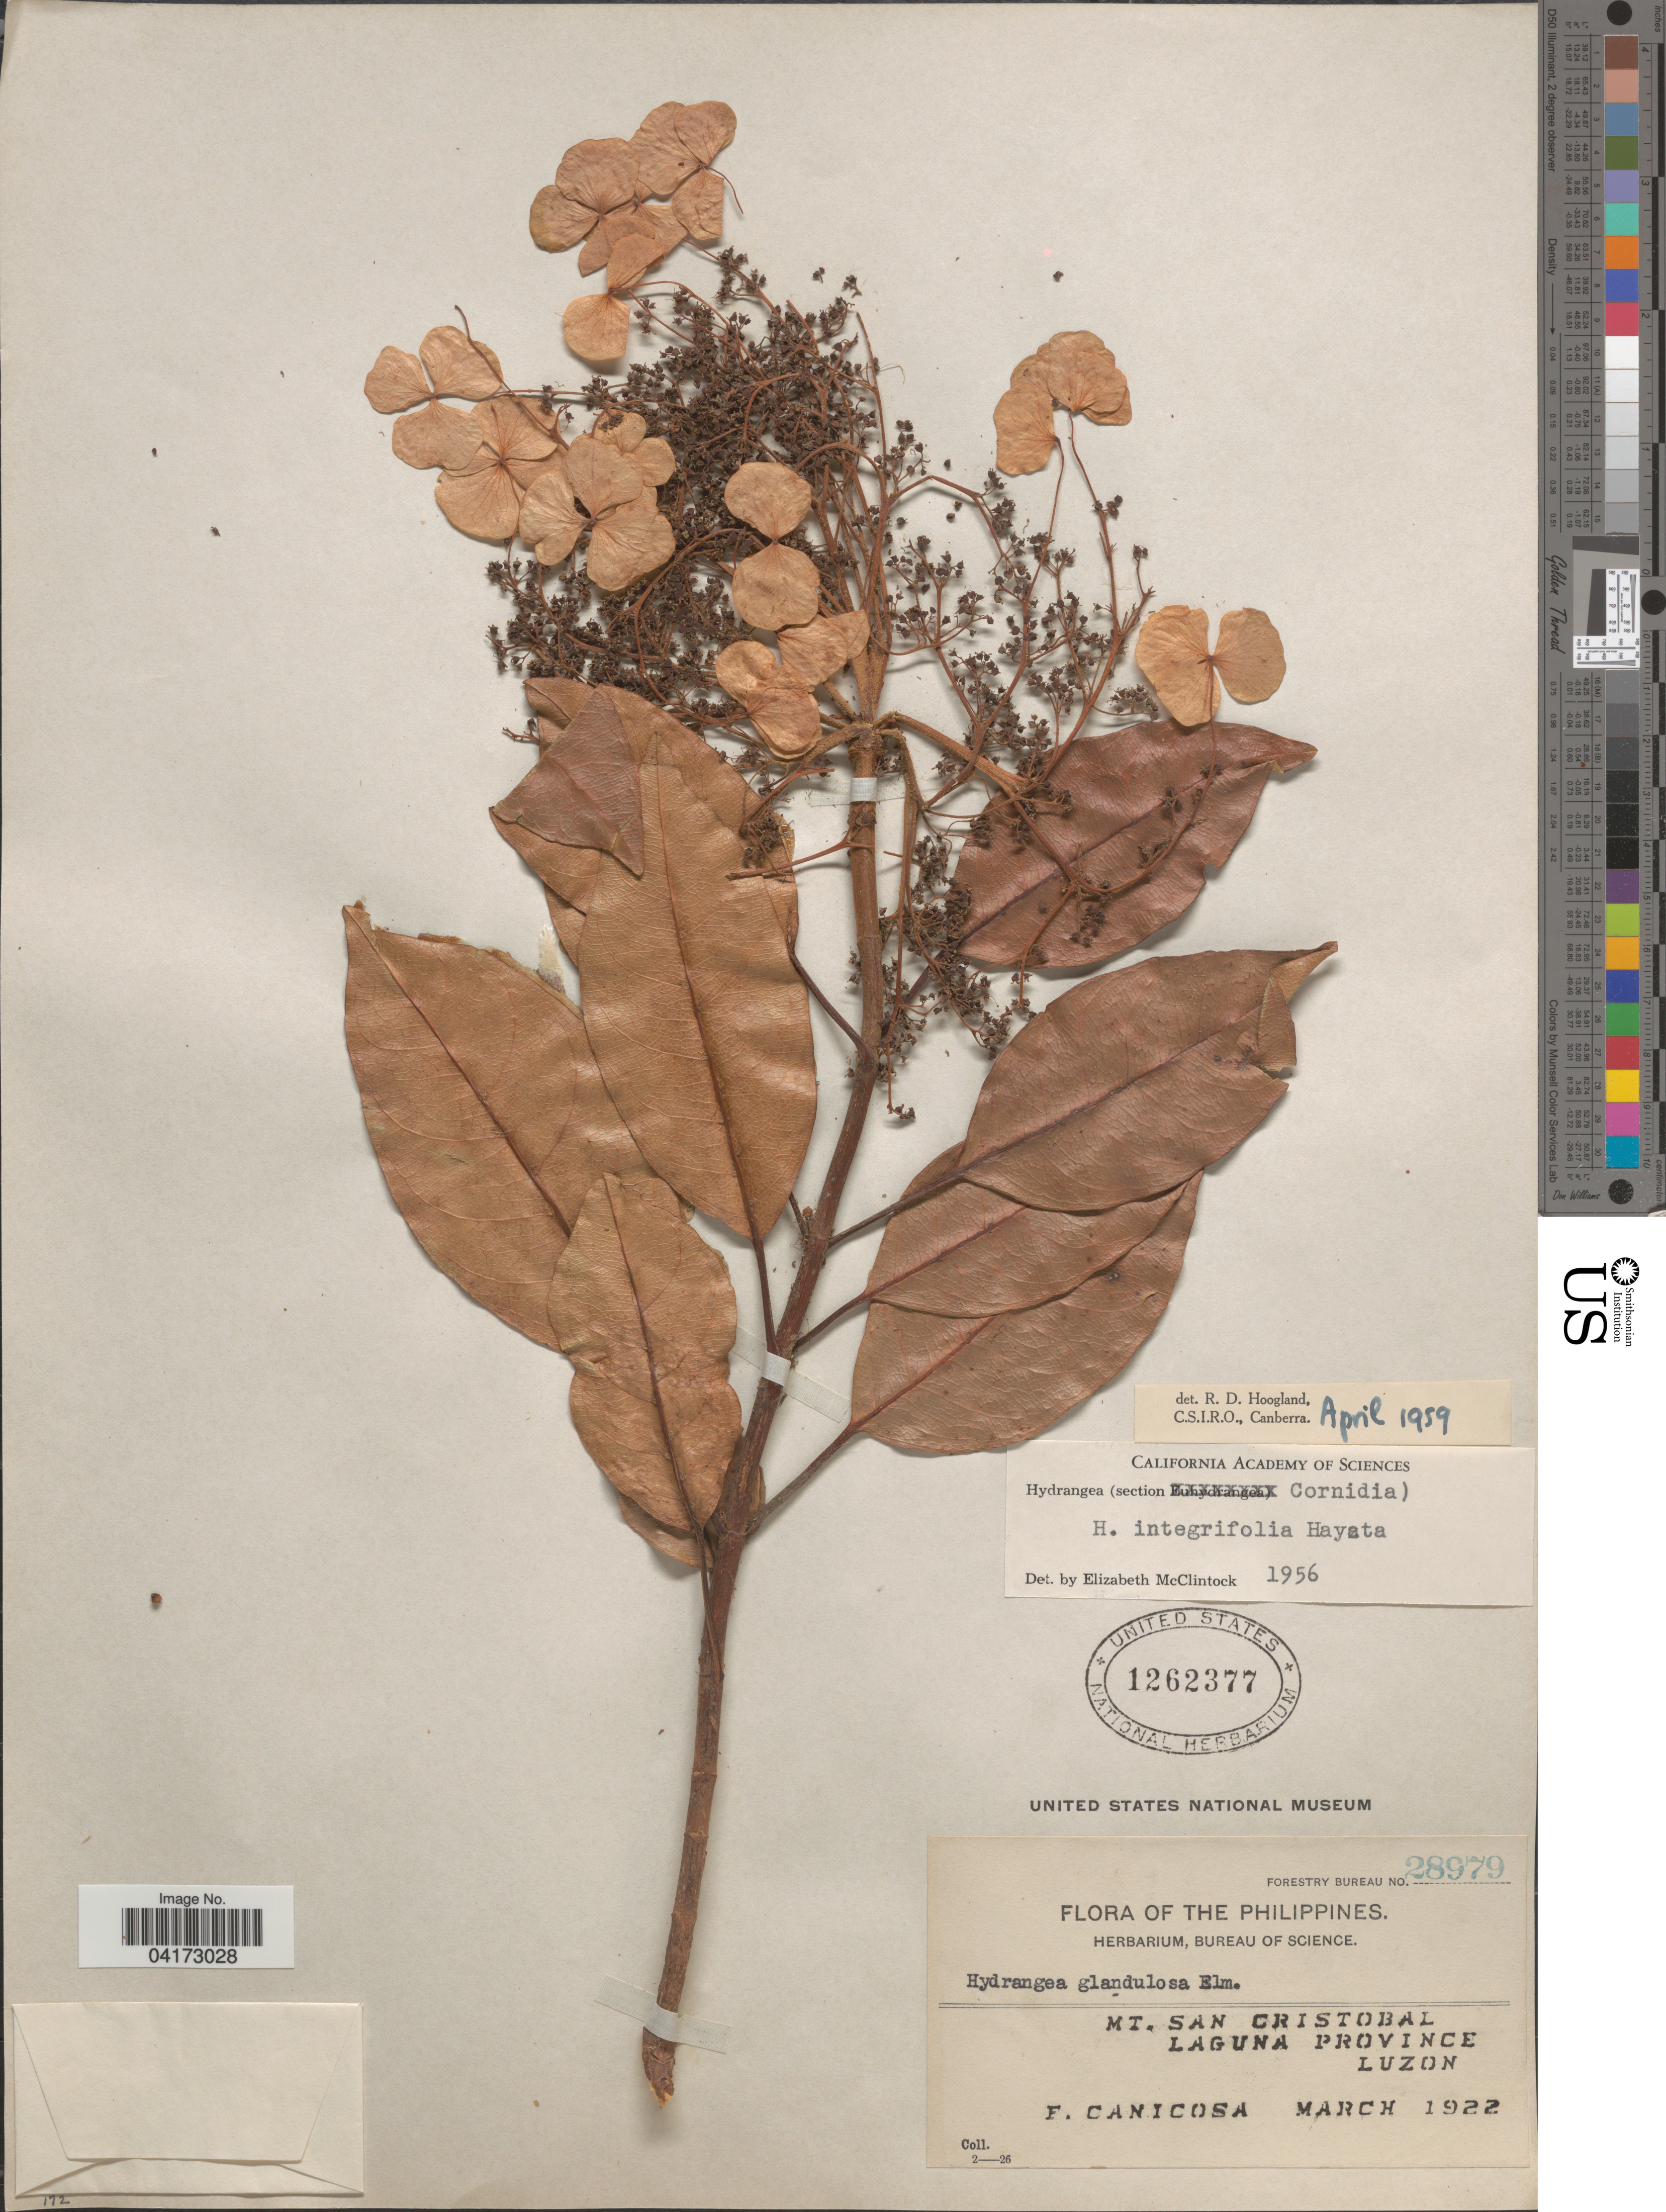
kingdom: Plantae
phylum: Tracheophyta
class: Magnoliopsida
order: Cornales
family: Hydrangeaceae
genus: Hydrangea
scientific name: Hydrangea integrifolia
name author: Hayata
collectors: F. Canicosa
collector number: Forestry Bureau 28979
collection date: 1922-03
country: Philippines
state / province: Calabarzon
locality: Mt. San Cristobal. Laguna Province. Luzon.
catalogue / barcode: US 1262377